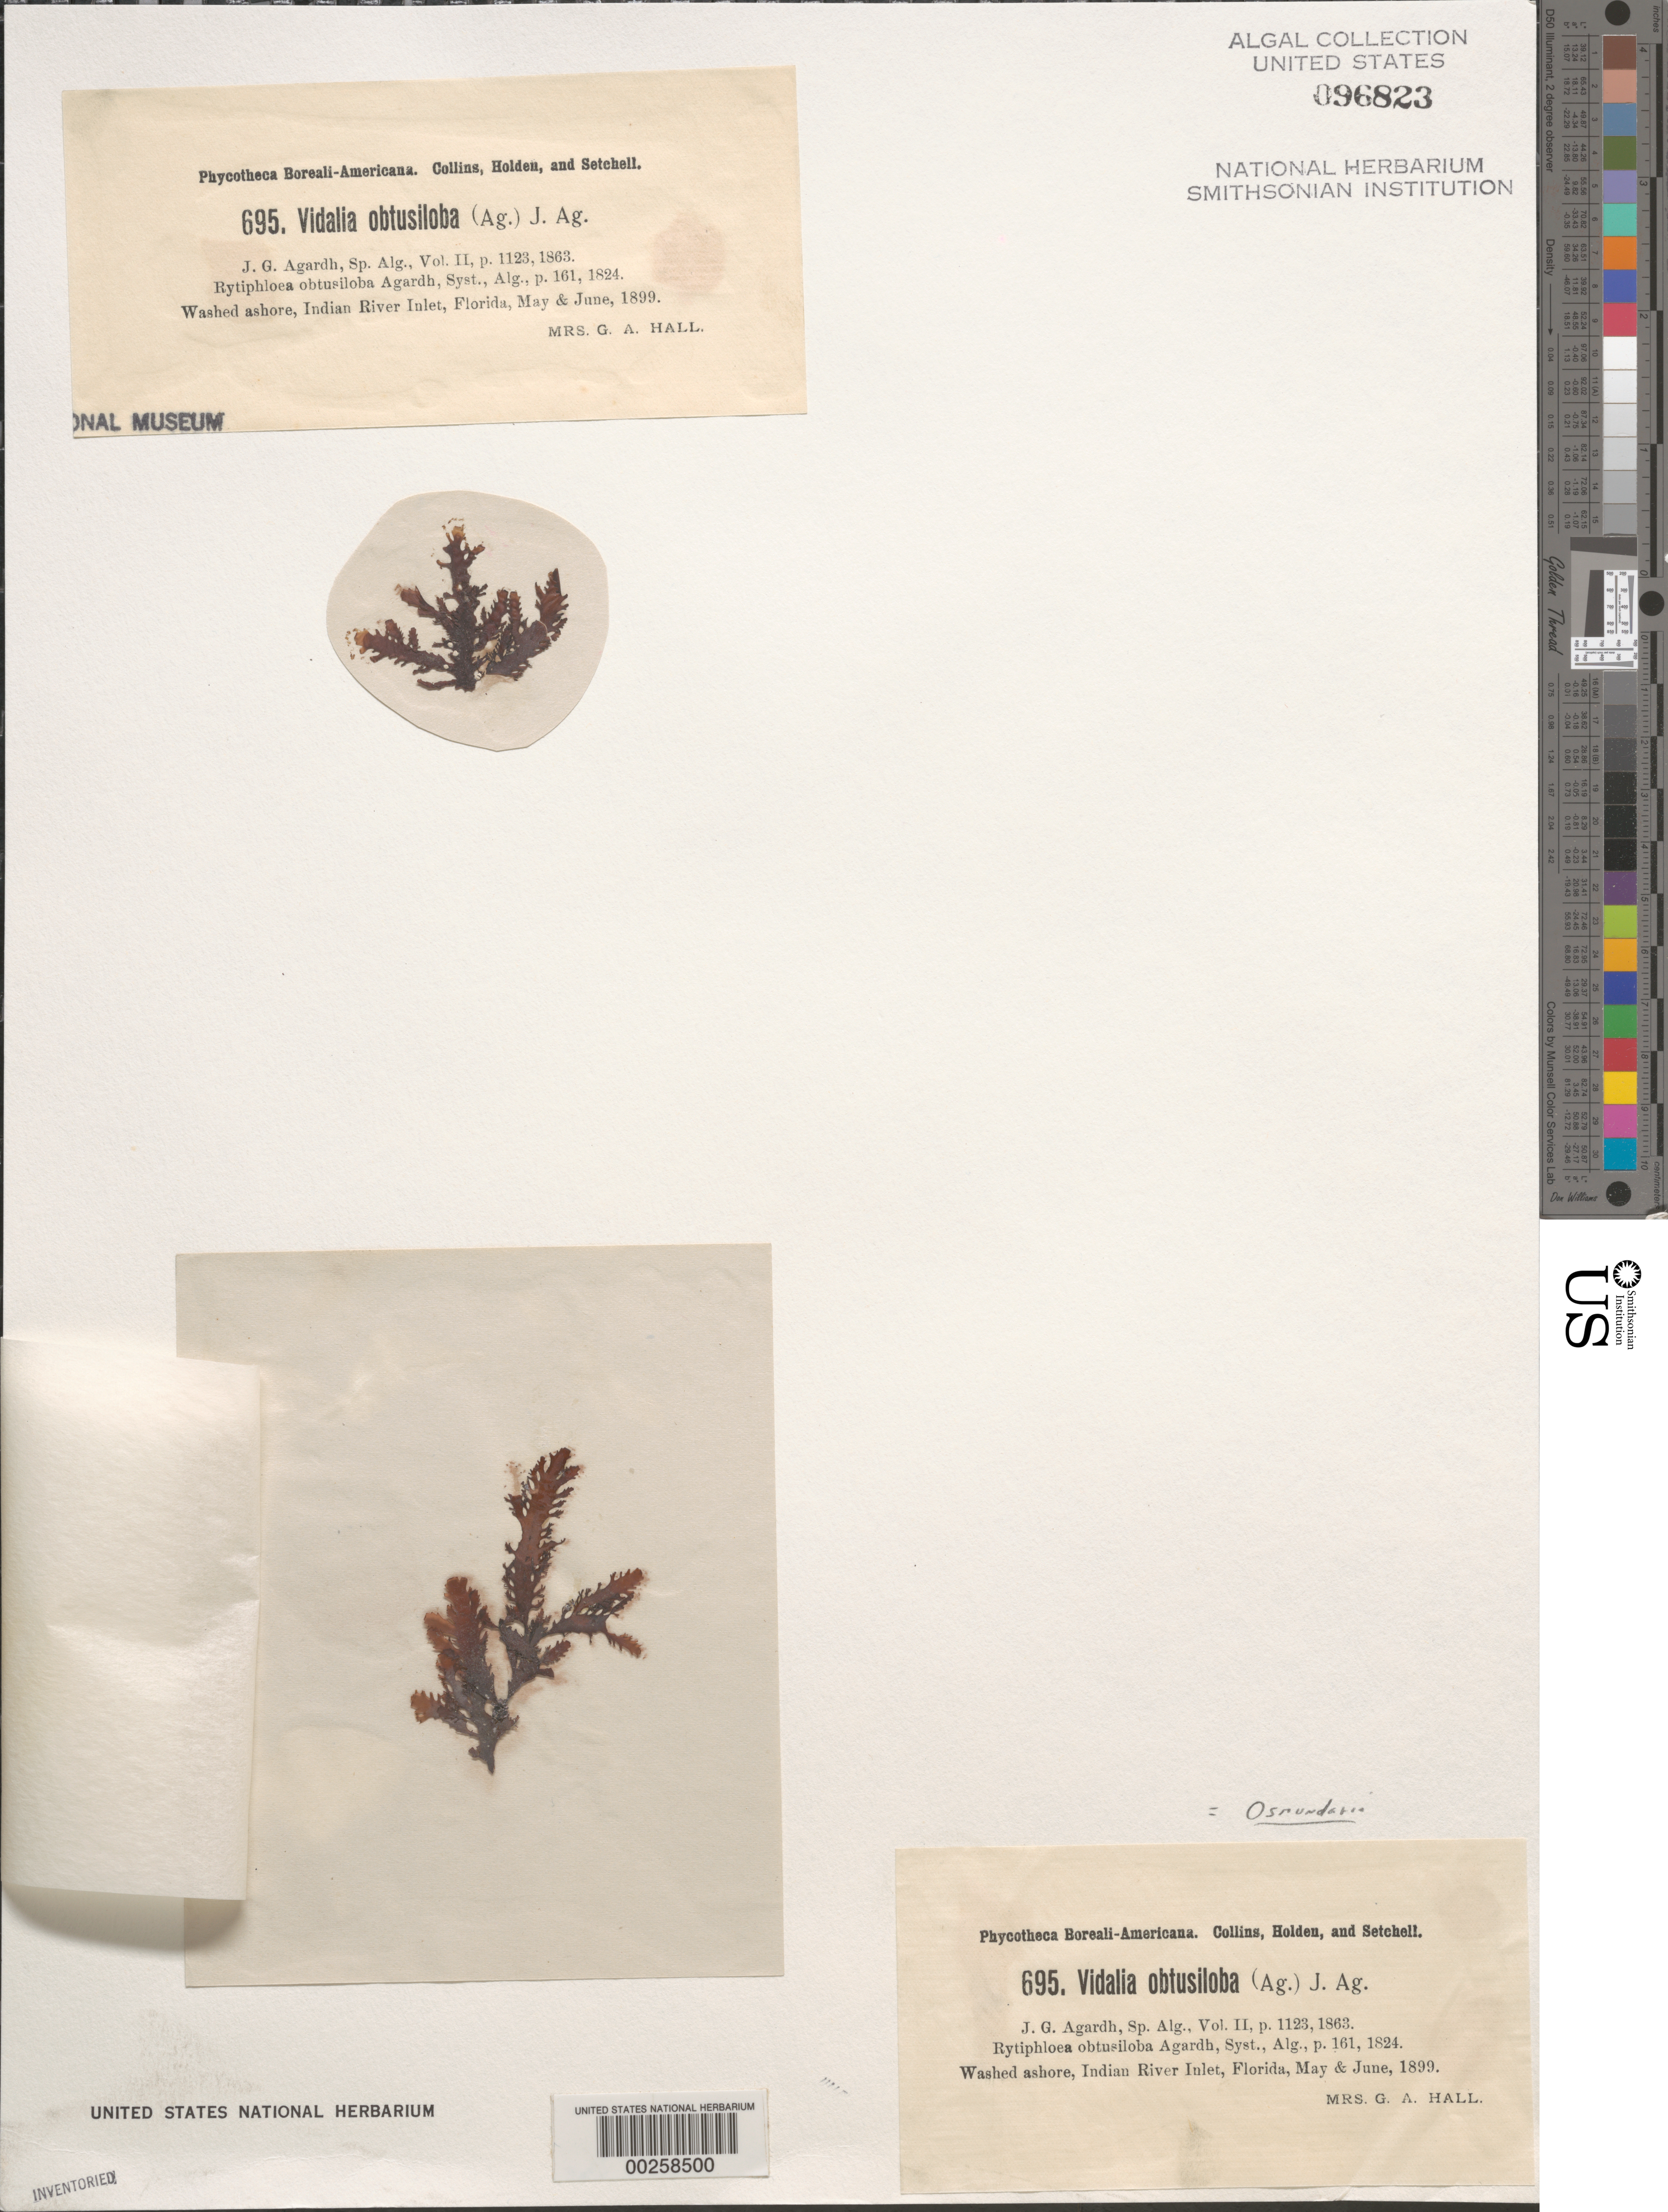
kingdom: Plantae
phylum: Rhodophyta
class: Florideophyceae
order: Ceramiales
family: Rhodomelaceae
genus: Vidalia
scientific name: Vidalia obtusiloba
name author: (C. Agardh) J. Agardh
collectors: Mrs. Hall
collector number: PB-A 695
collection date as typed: May 1899 AND -- Jun 1899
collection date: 1899-05,1899-06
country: United States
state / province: Florida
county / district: Saint Lucie County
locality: Indian River Inlet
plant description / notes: Collins, Holden & Setchell, Phycotheca Boreali-Americana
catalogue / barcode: US 96823